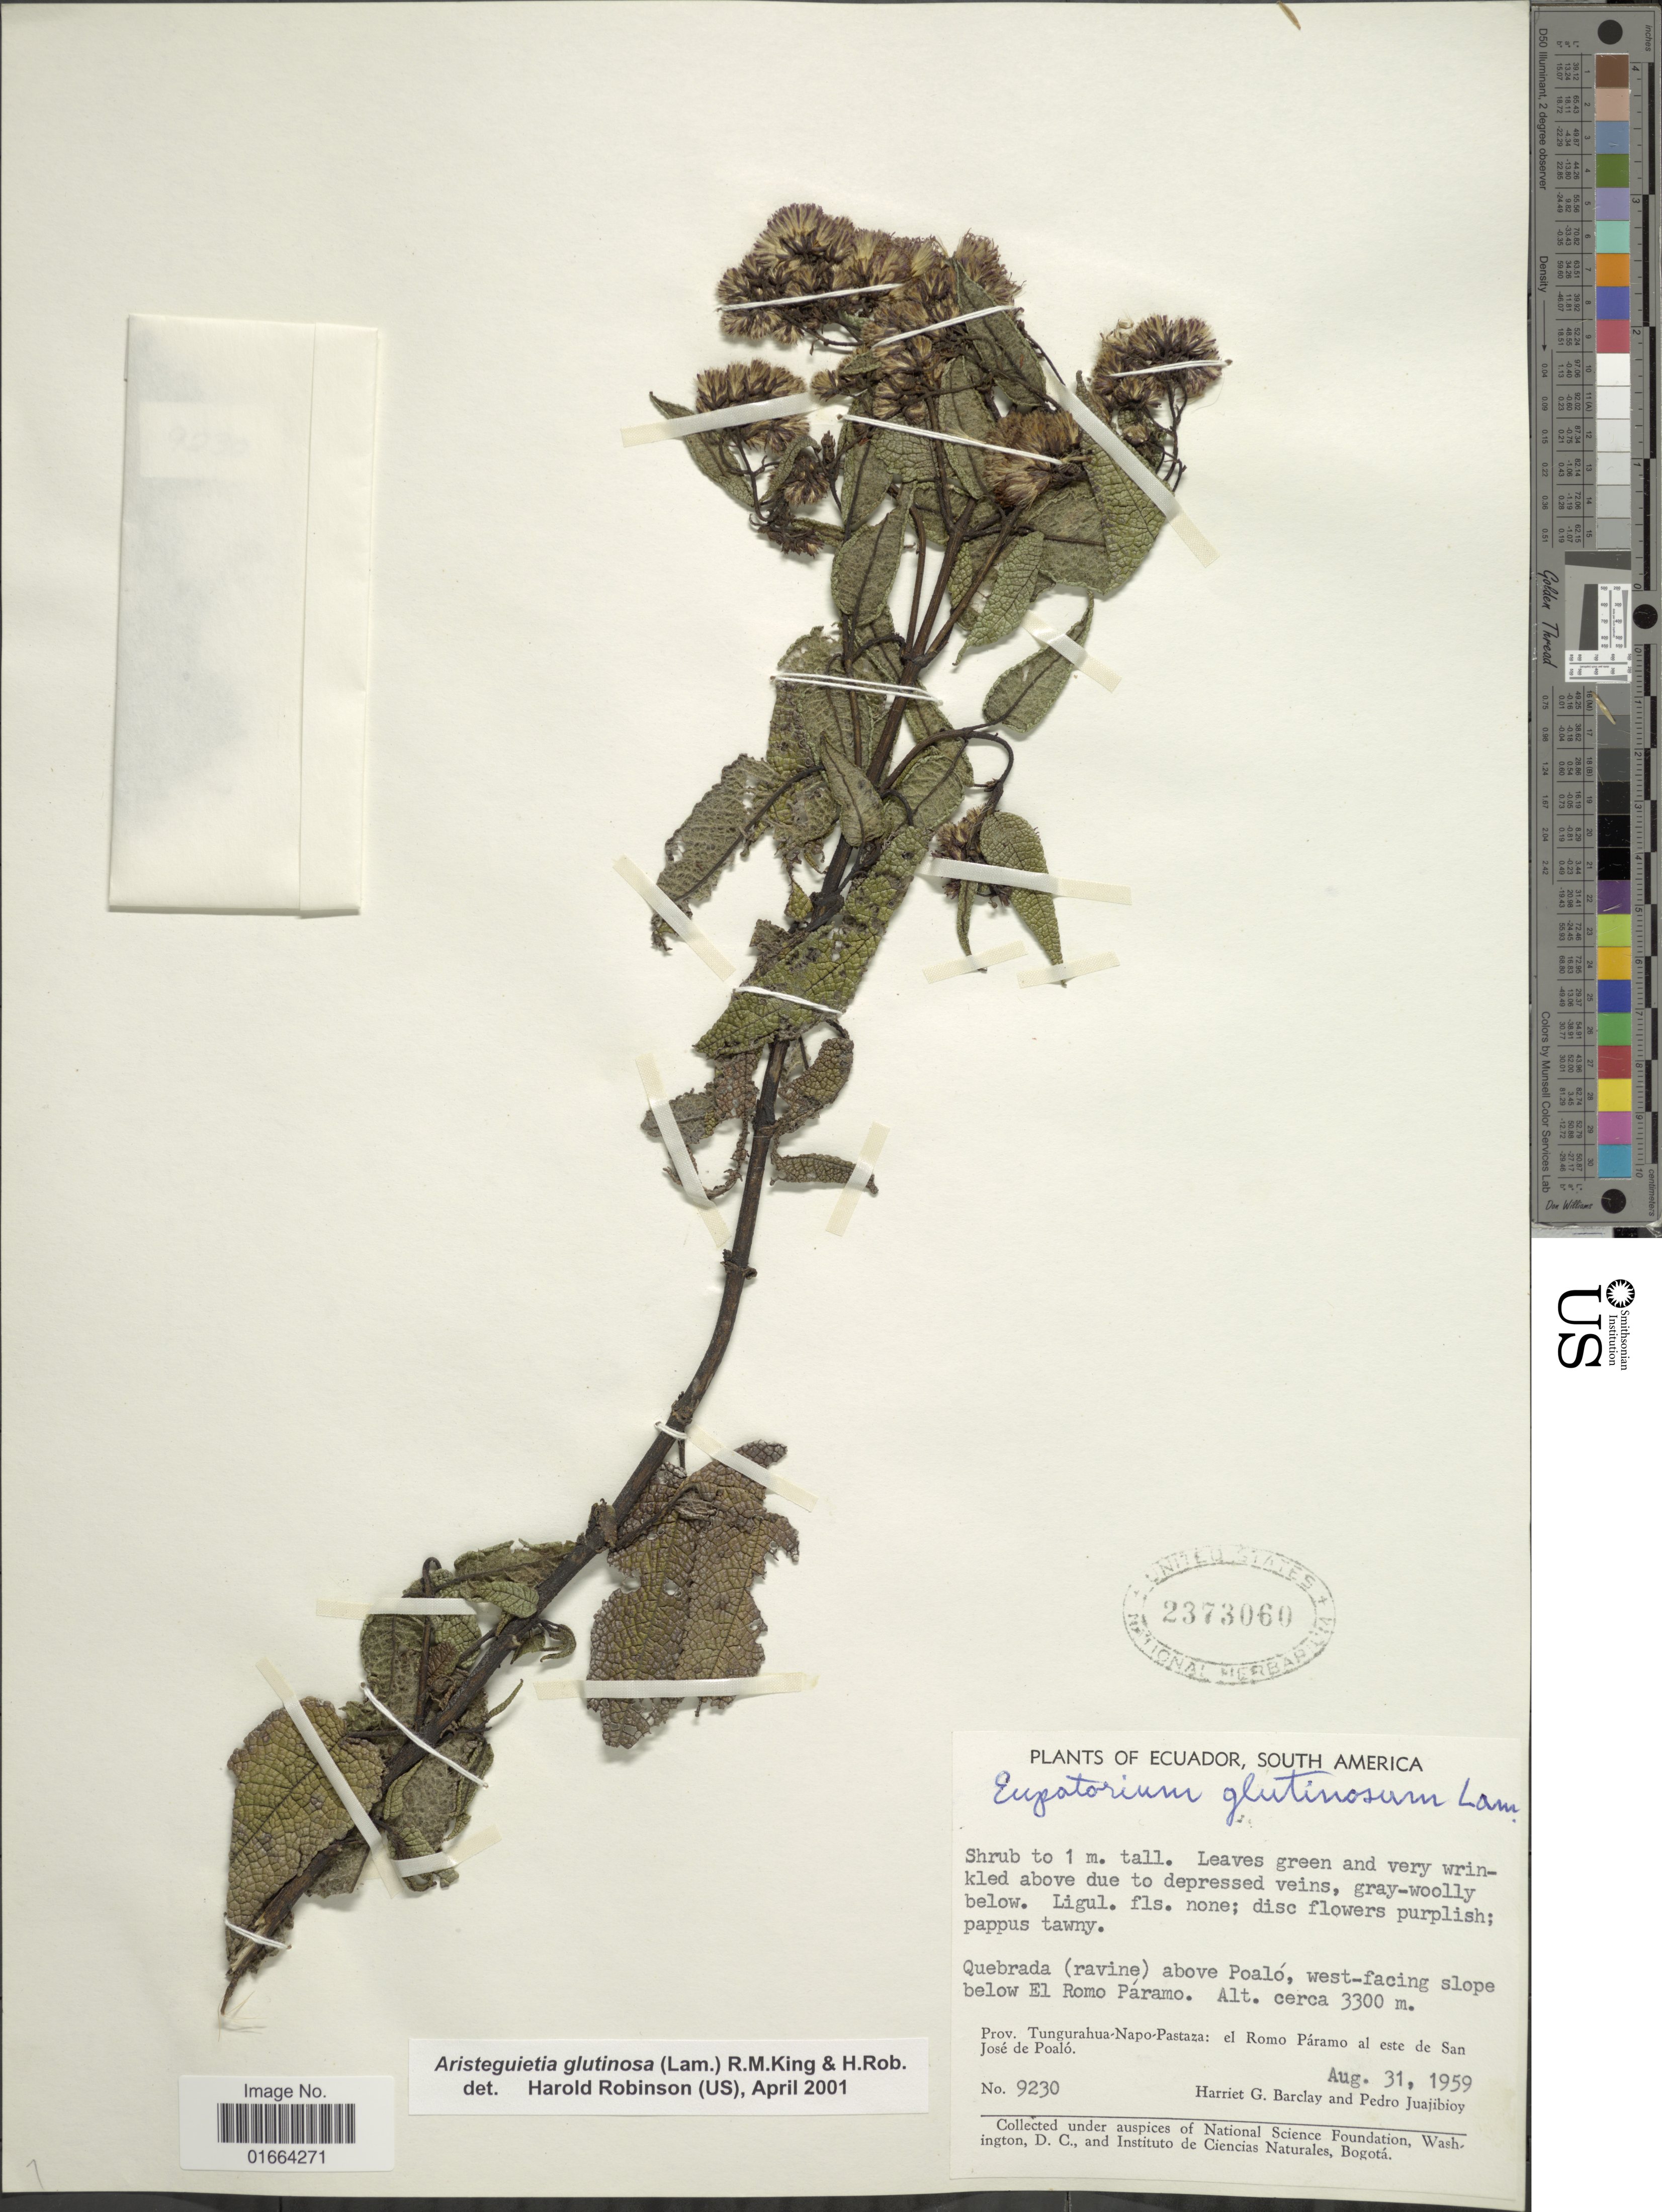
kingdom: Plantae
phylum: Tracheophyta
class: Magnoliopsida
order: Asterales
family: Asteraceae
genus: Aristeguietia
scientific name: Aristeguietia glutinosa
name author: (Lam.) R.M. King & H. Rob.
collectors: H. G. Barclay & P. Juajibioy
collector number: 9230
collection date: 1959-08-31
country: Ecuador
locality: Quebrada (ravine) above Poaló, west-facing slope below El Romo Páramo. Prov. Tungurahua-Napo-Pastaza: el Romo Páramo al este de San José de Poaló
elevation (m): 3300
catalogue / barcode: US 2373060